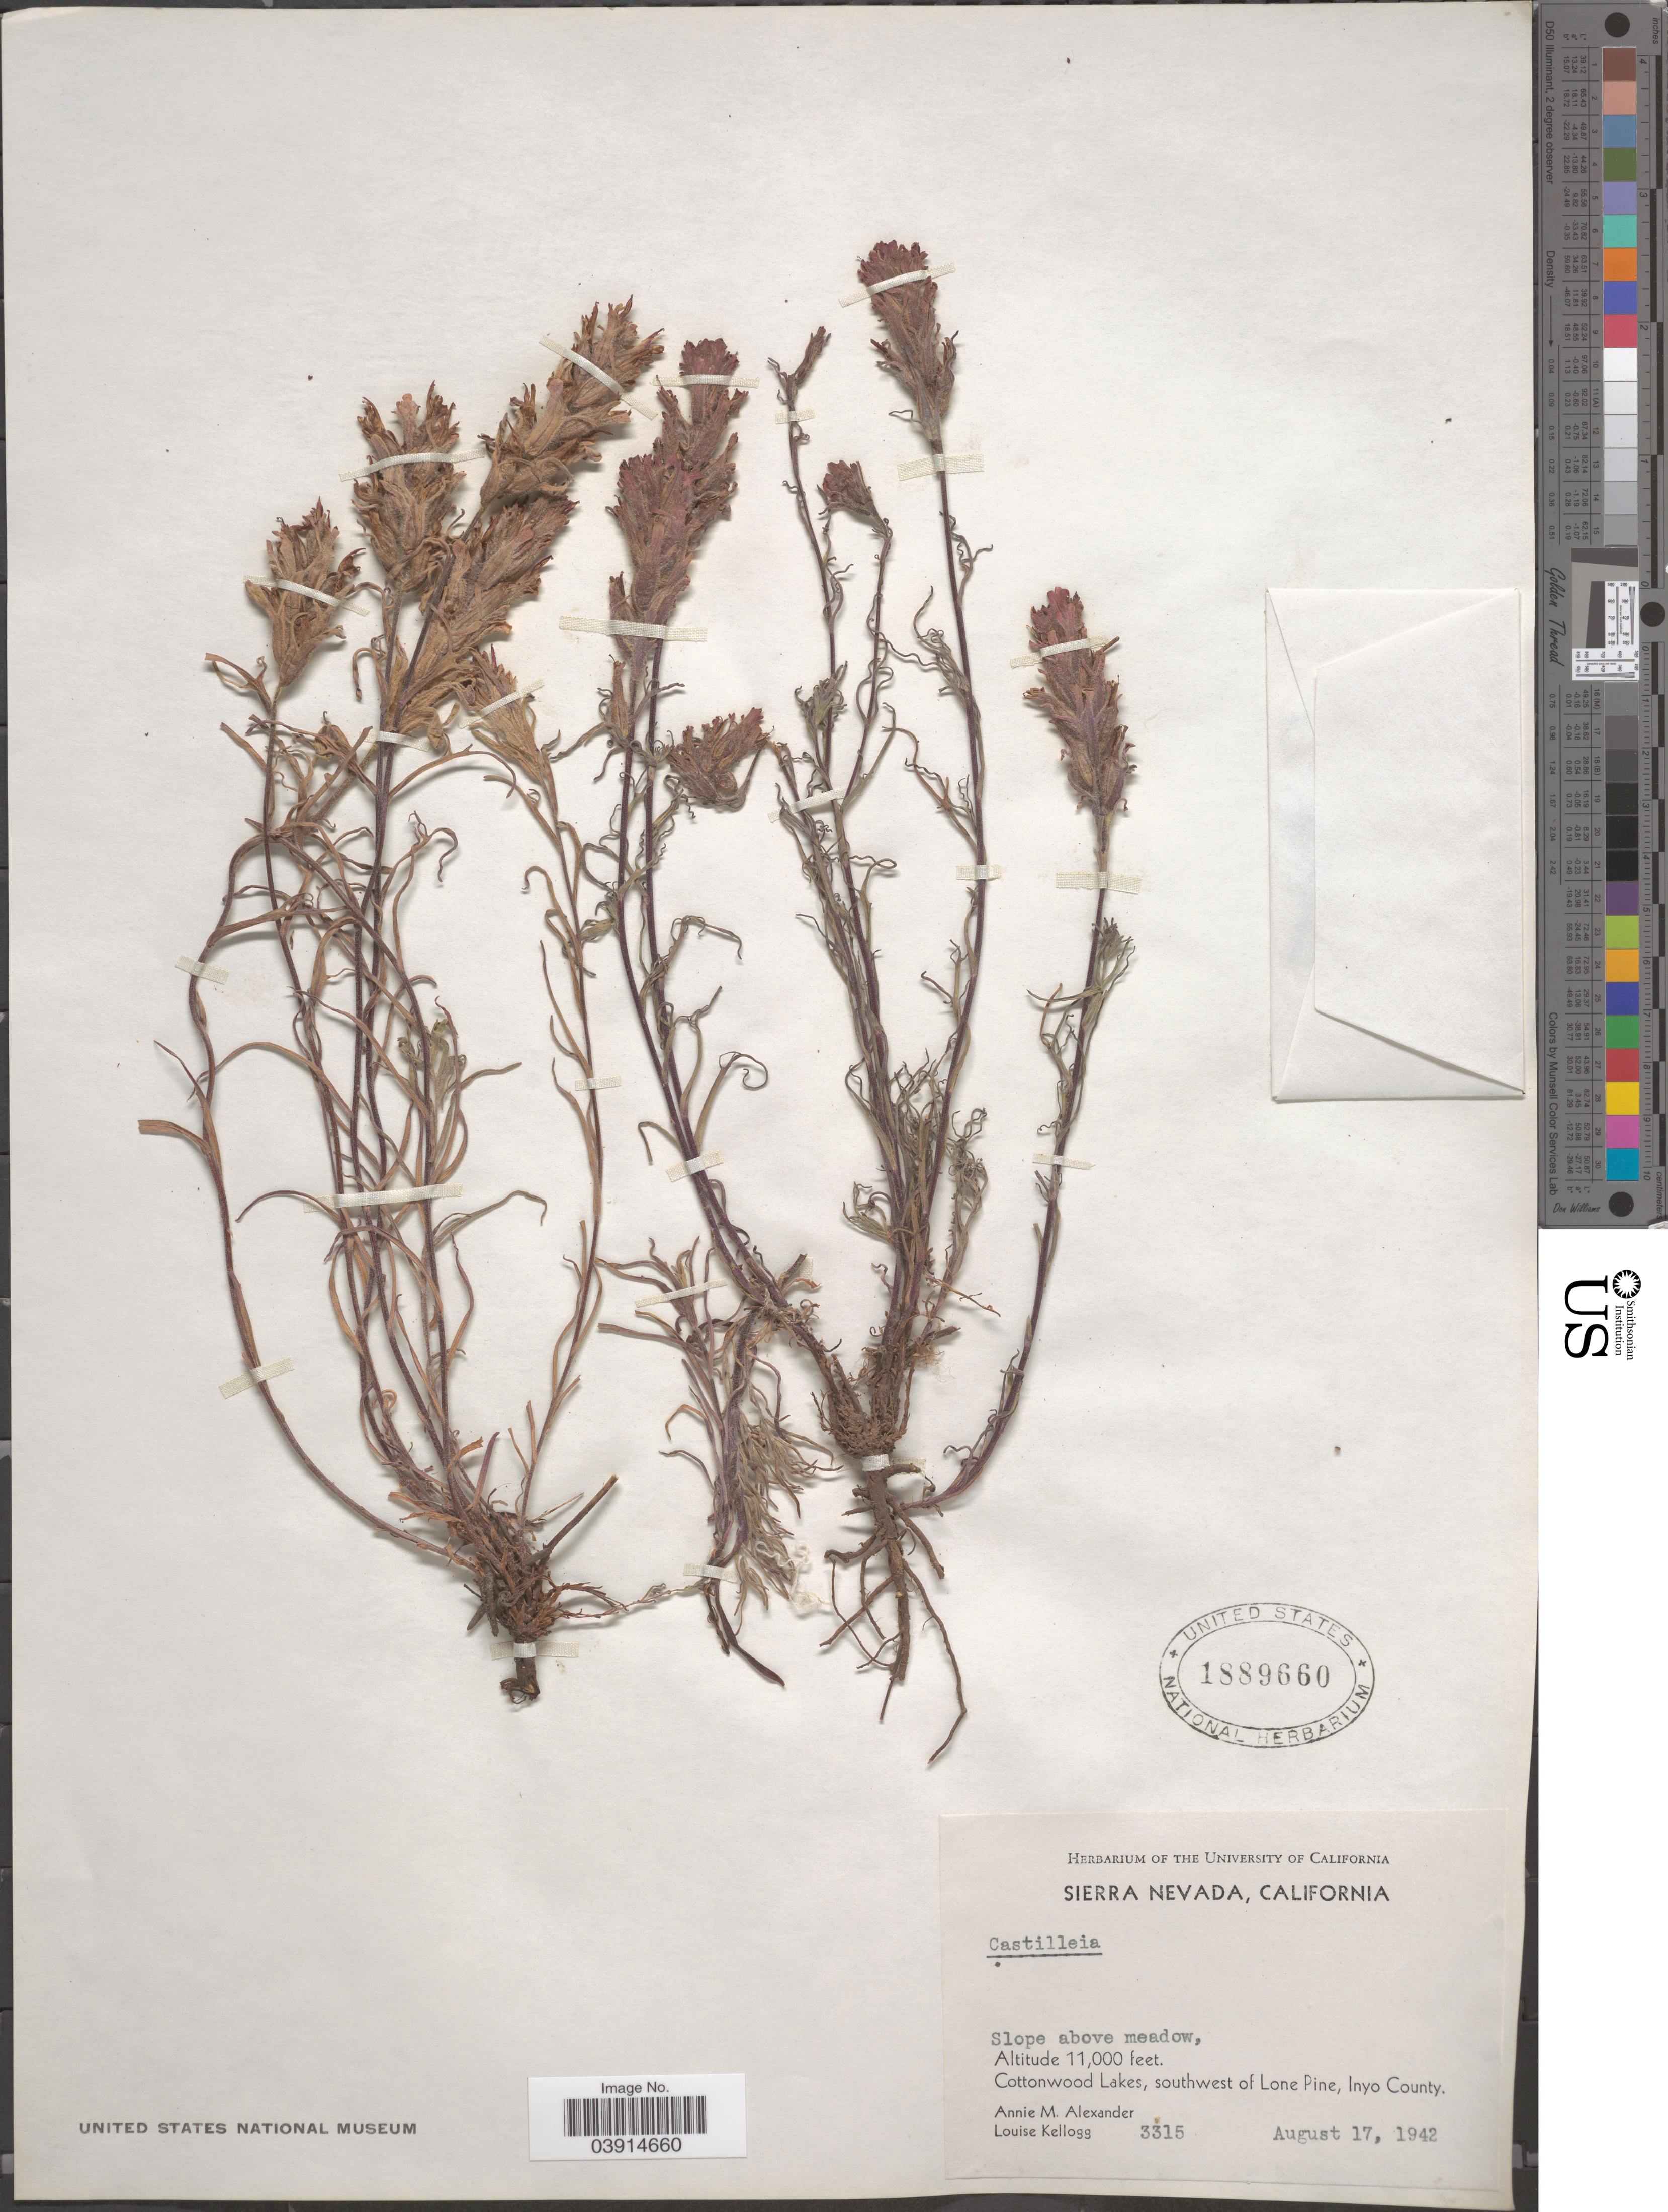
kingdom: Plantae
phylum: Tracheophyta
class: Magnoliopsida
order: Lamiales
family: Orobanchaceae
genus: Castilleja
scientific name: Castilleja sp.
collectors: A. M. Alexander & L. Kellogg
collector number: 3315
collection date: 1942-08-17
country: United States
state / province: California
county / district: Inyo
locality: Sierra Nevada. Cottonwood Lakes, southwest of Lone Pine, Inyo County.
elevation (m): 3353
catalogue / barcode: US 1889660